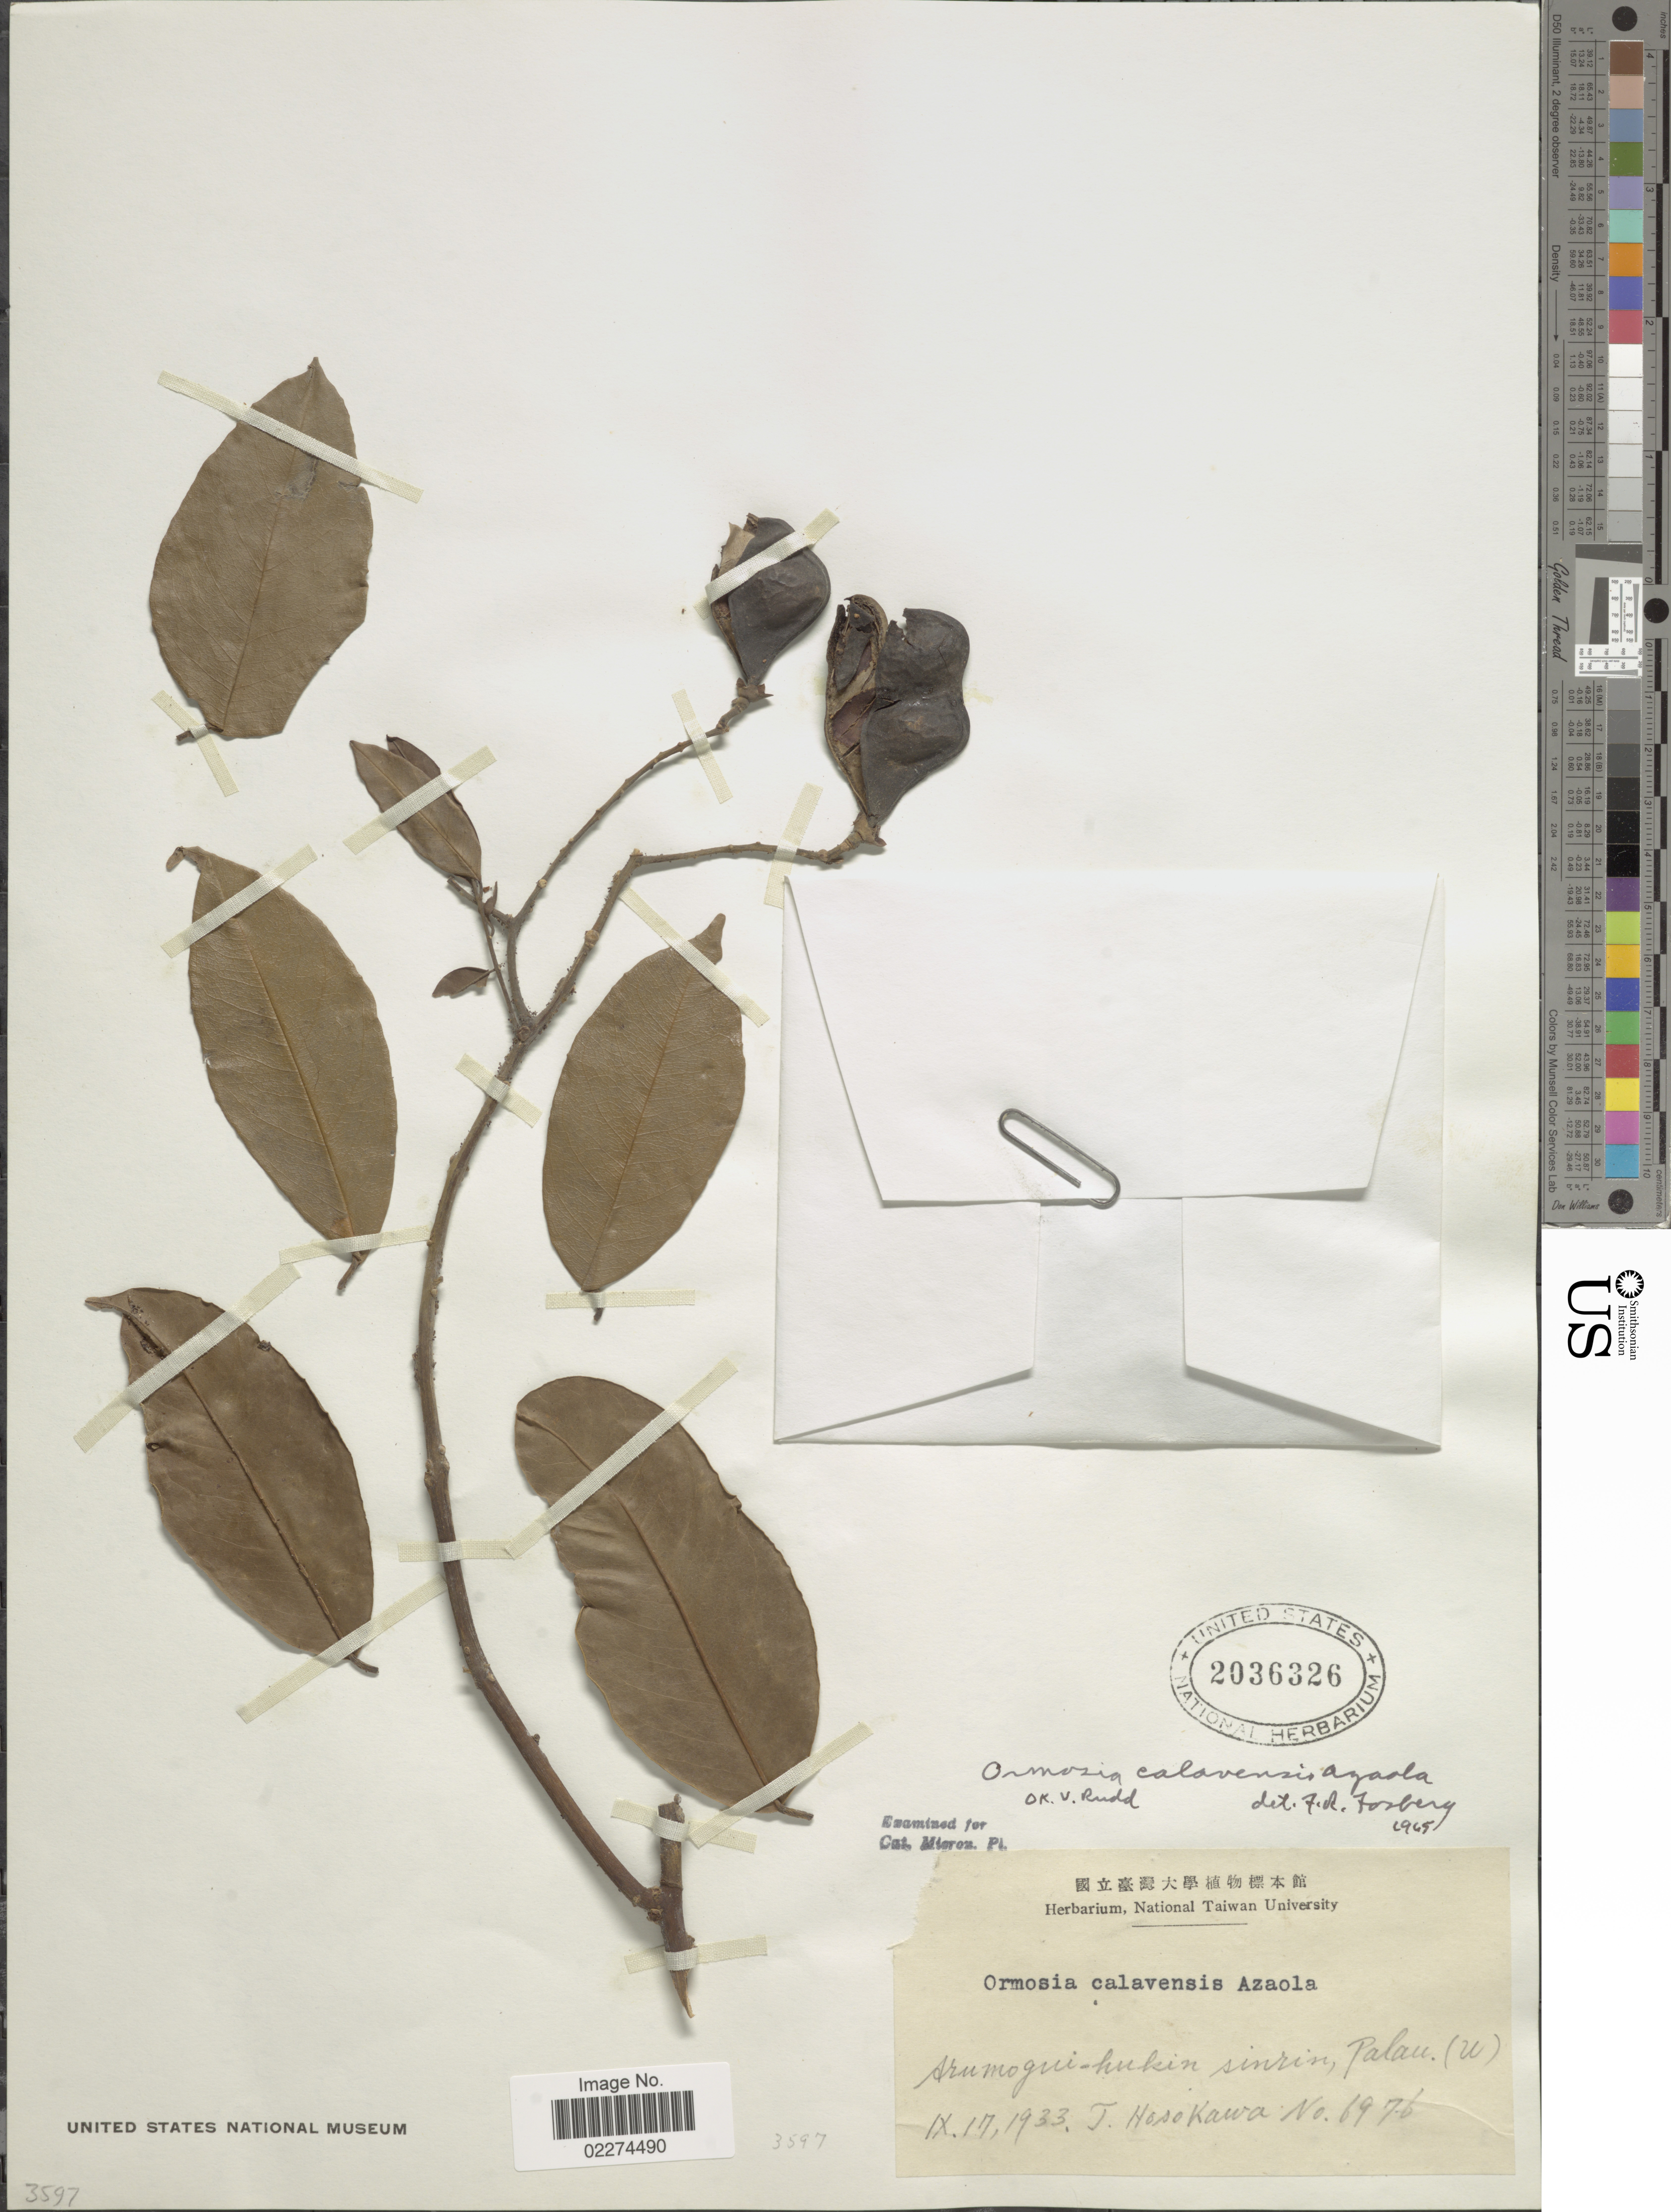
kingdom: Plantae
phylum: Tracheophyta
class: Magnoliopsida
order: Fabales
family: Fabaceae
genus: Ormosia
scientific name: Ormosia calavensis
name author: Azaola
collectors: T. Hosokawa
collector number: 6976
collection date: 1933-09-17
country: Palau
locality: Arumogui-hukim sinrim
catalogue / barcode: US 2036326